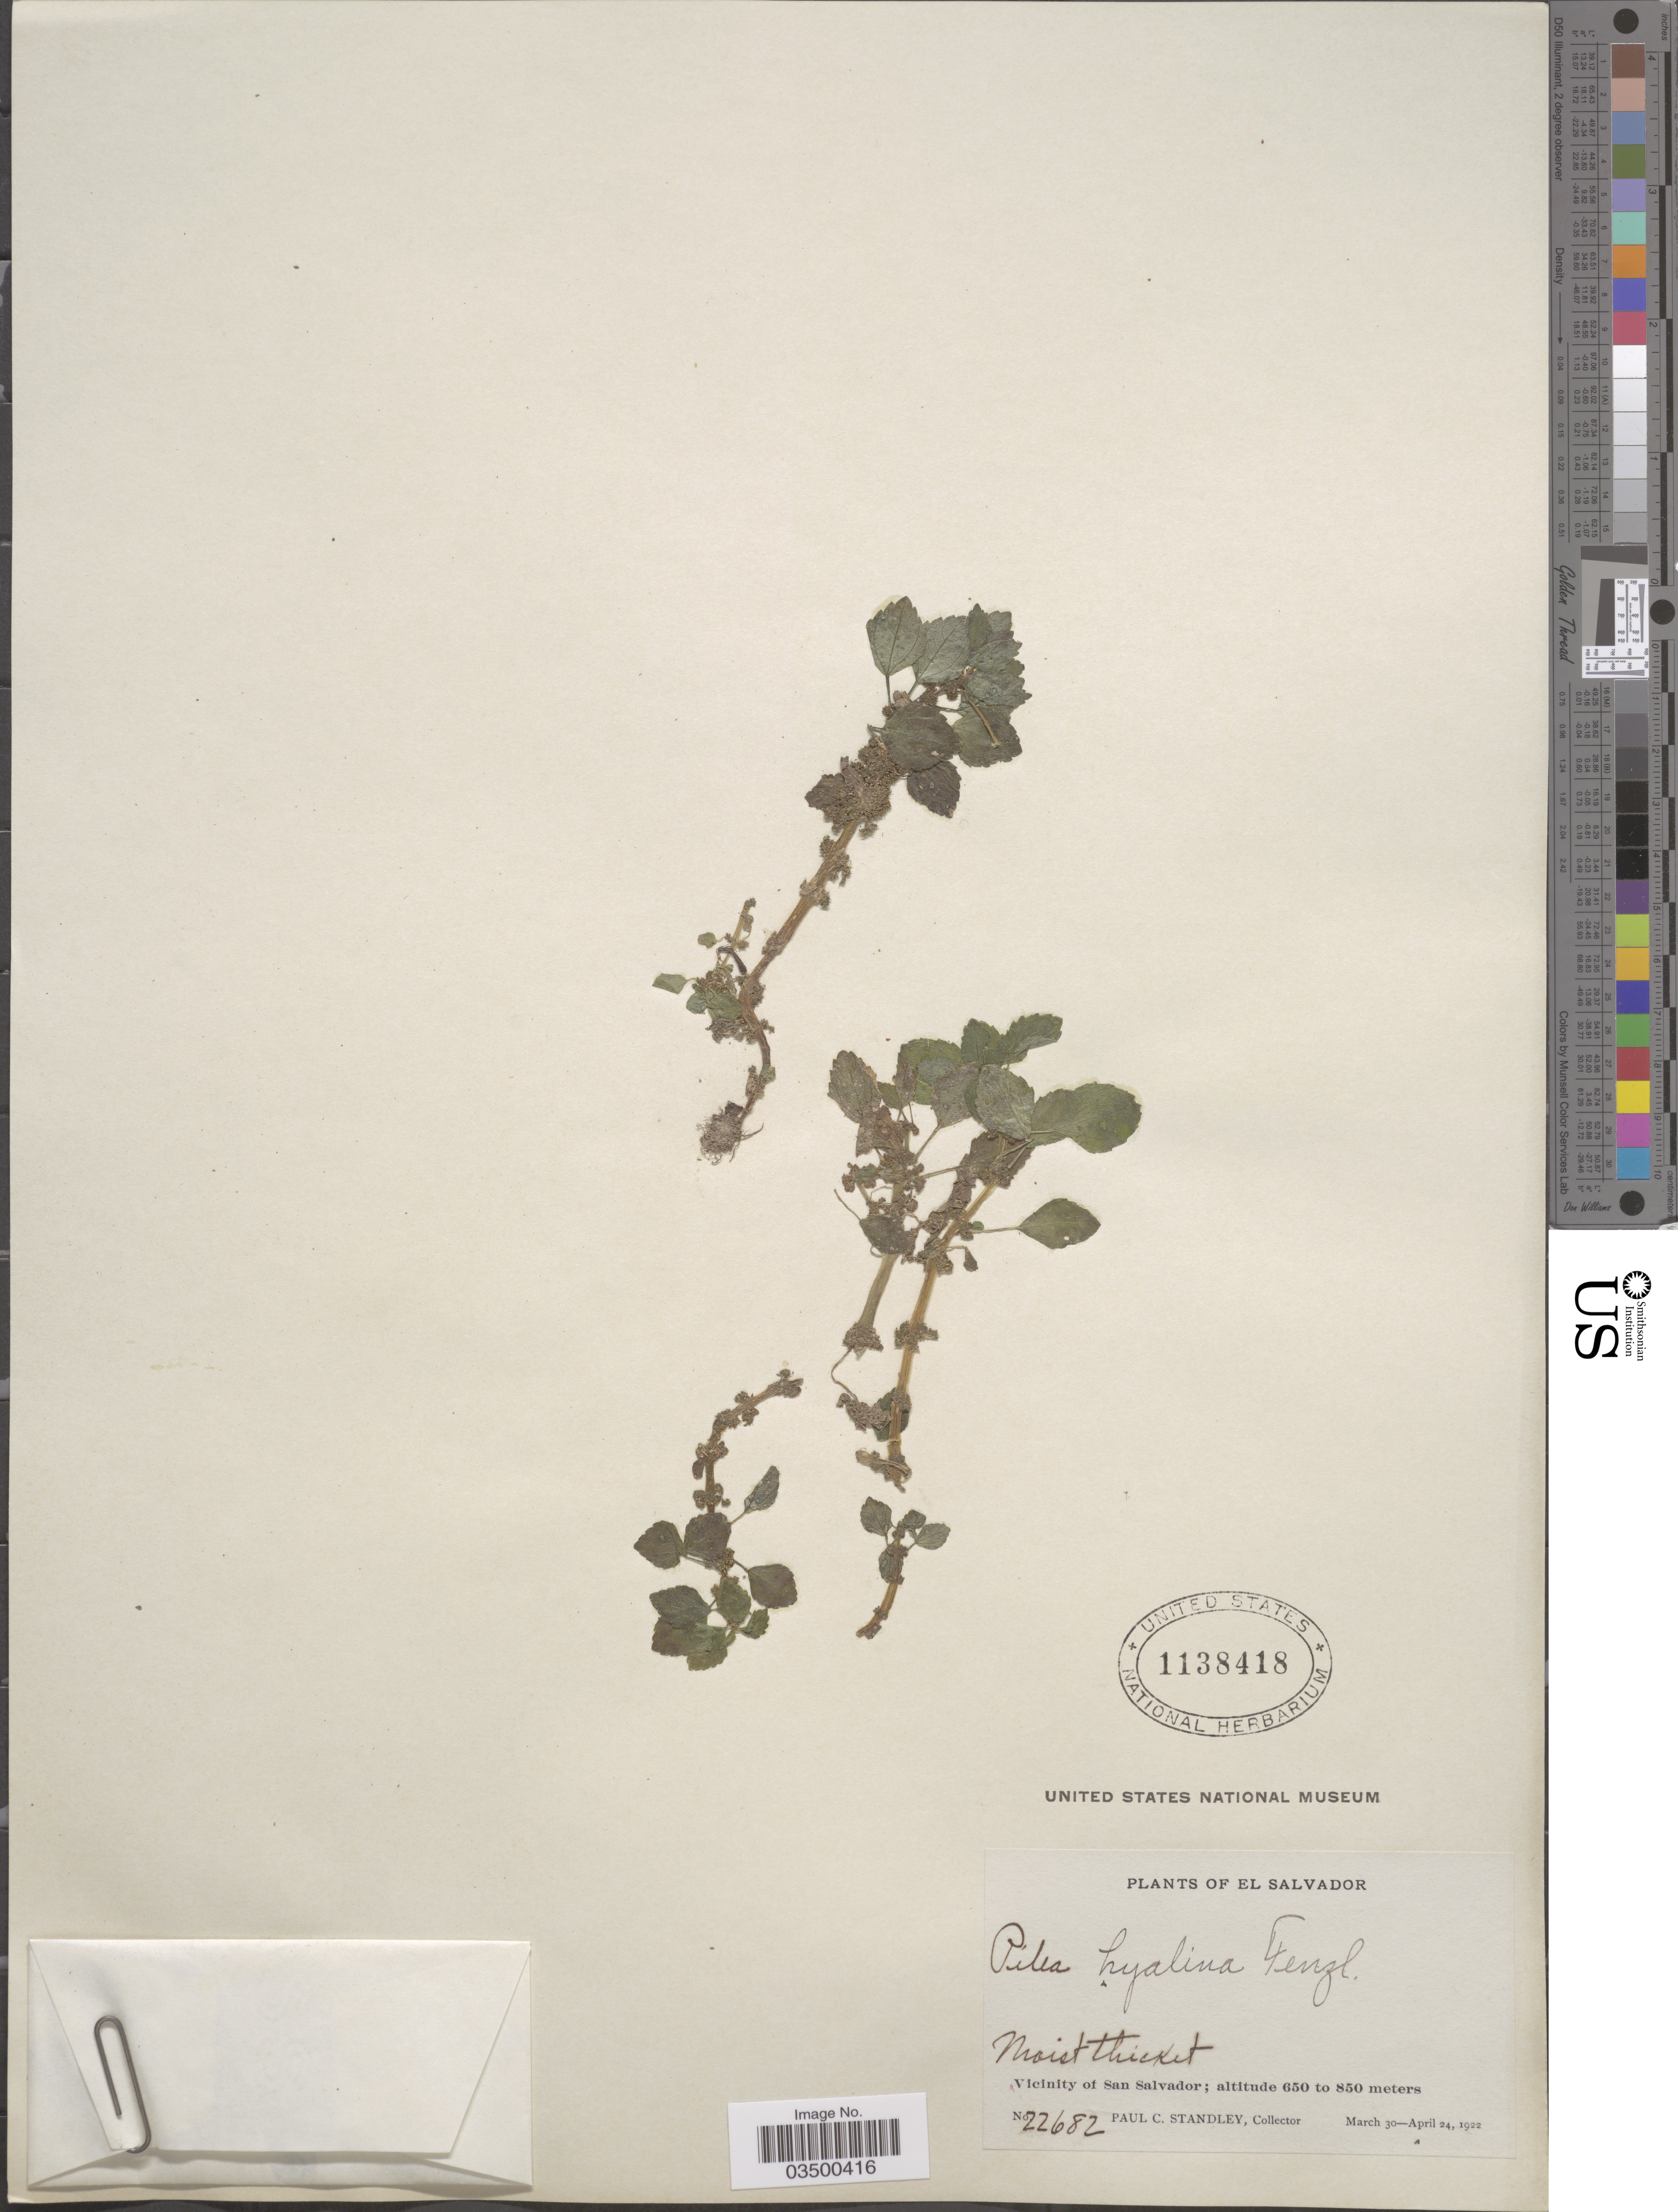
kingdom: Plantae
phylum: Tracheophyta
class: Magnoliopsida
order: Rosales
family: Urticaceae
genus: Pilea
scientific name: Pilea hyalina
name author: Fenzl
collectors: P. C. Standley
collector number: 22682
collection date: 1922-03-30/1922-04-24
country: El Salvador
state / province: San Salvador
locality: Vicinity of San Salvador.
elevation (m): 650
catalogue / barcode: US 1138418